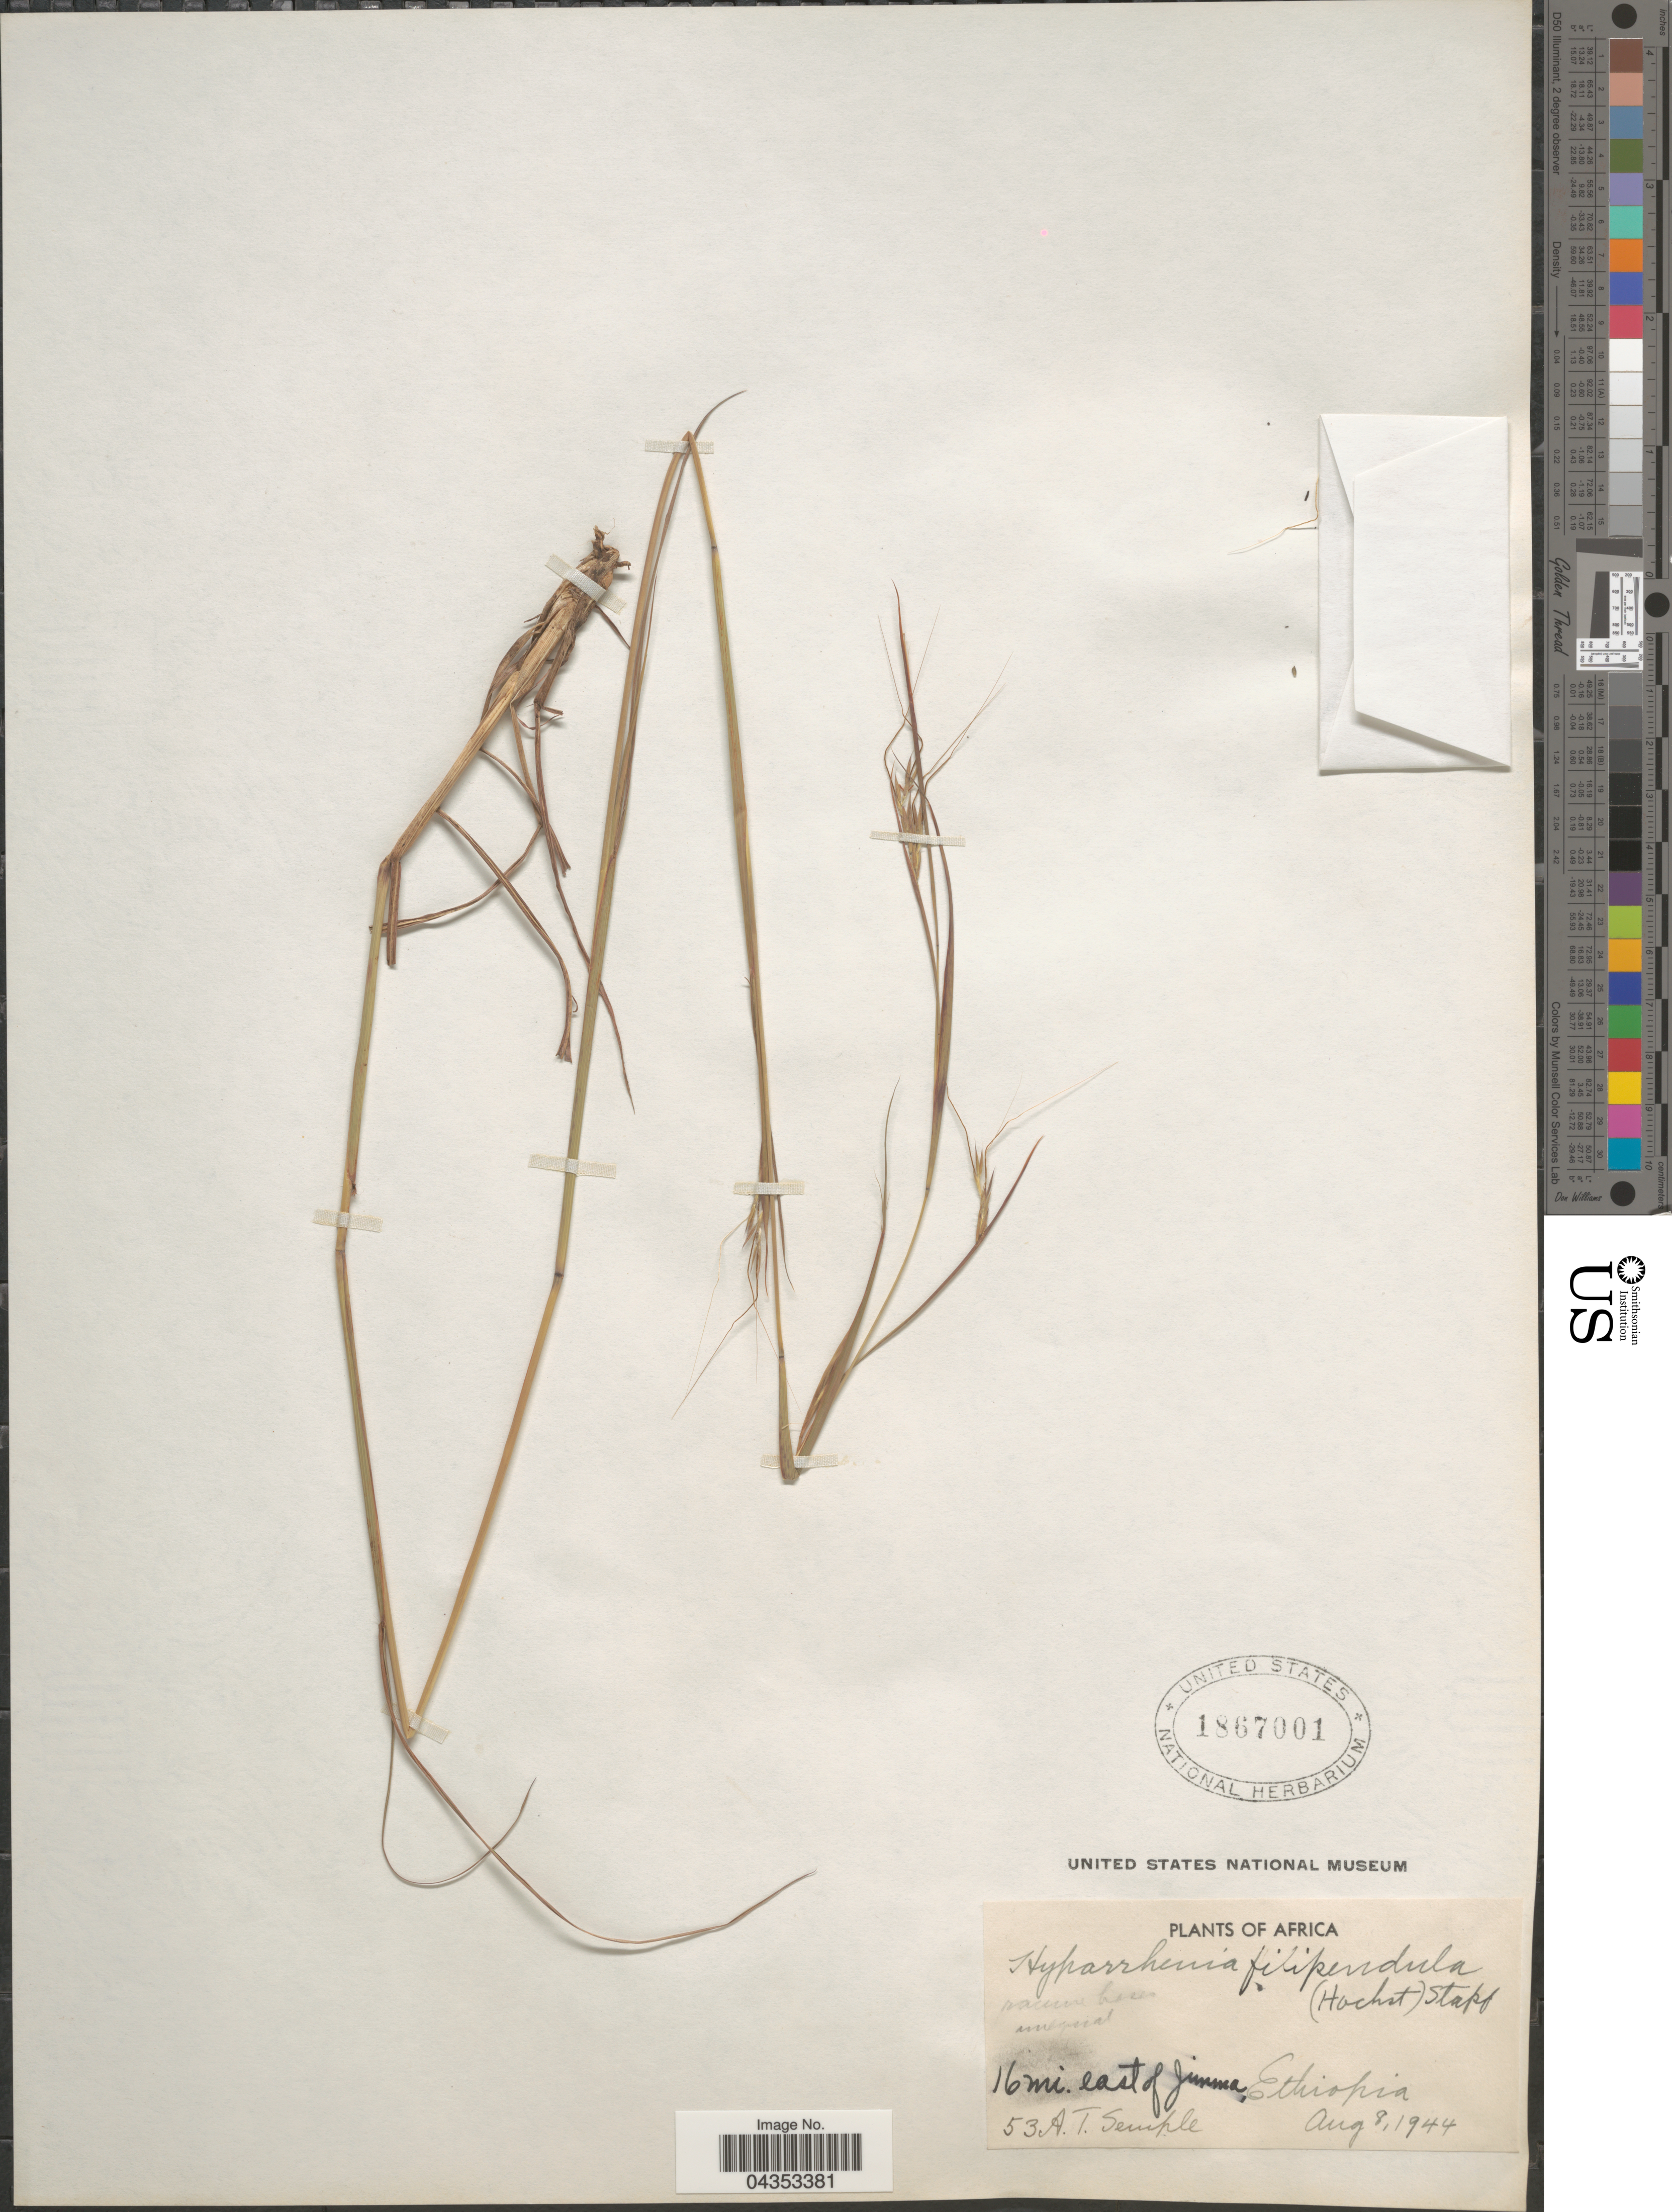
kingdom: Plantae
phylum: Tracheophyta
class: Liliopsida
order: Poales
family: Poaceae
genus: Hyparrhenia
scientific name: Hyparrhenia filipendula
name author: (Hochr.) Stapf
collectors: A. Semple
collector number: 53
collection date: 1944-08-08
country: Ethiopia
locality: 16 mi. east of Jimma.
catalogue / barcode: US 1867001